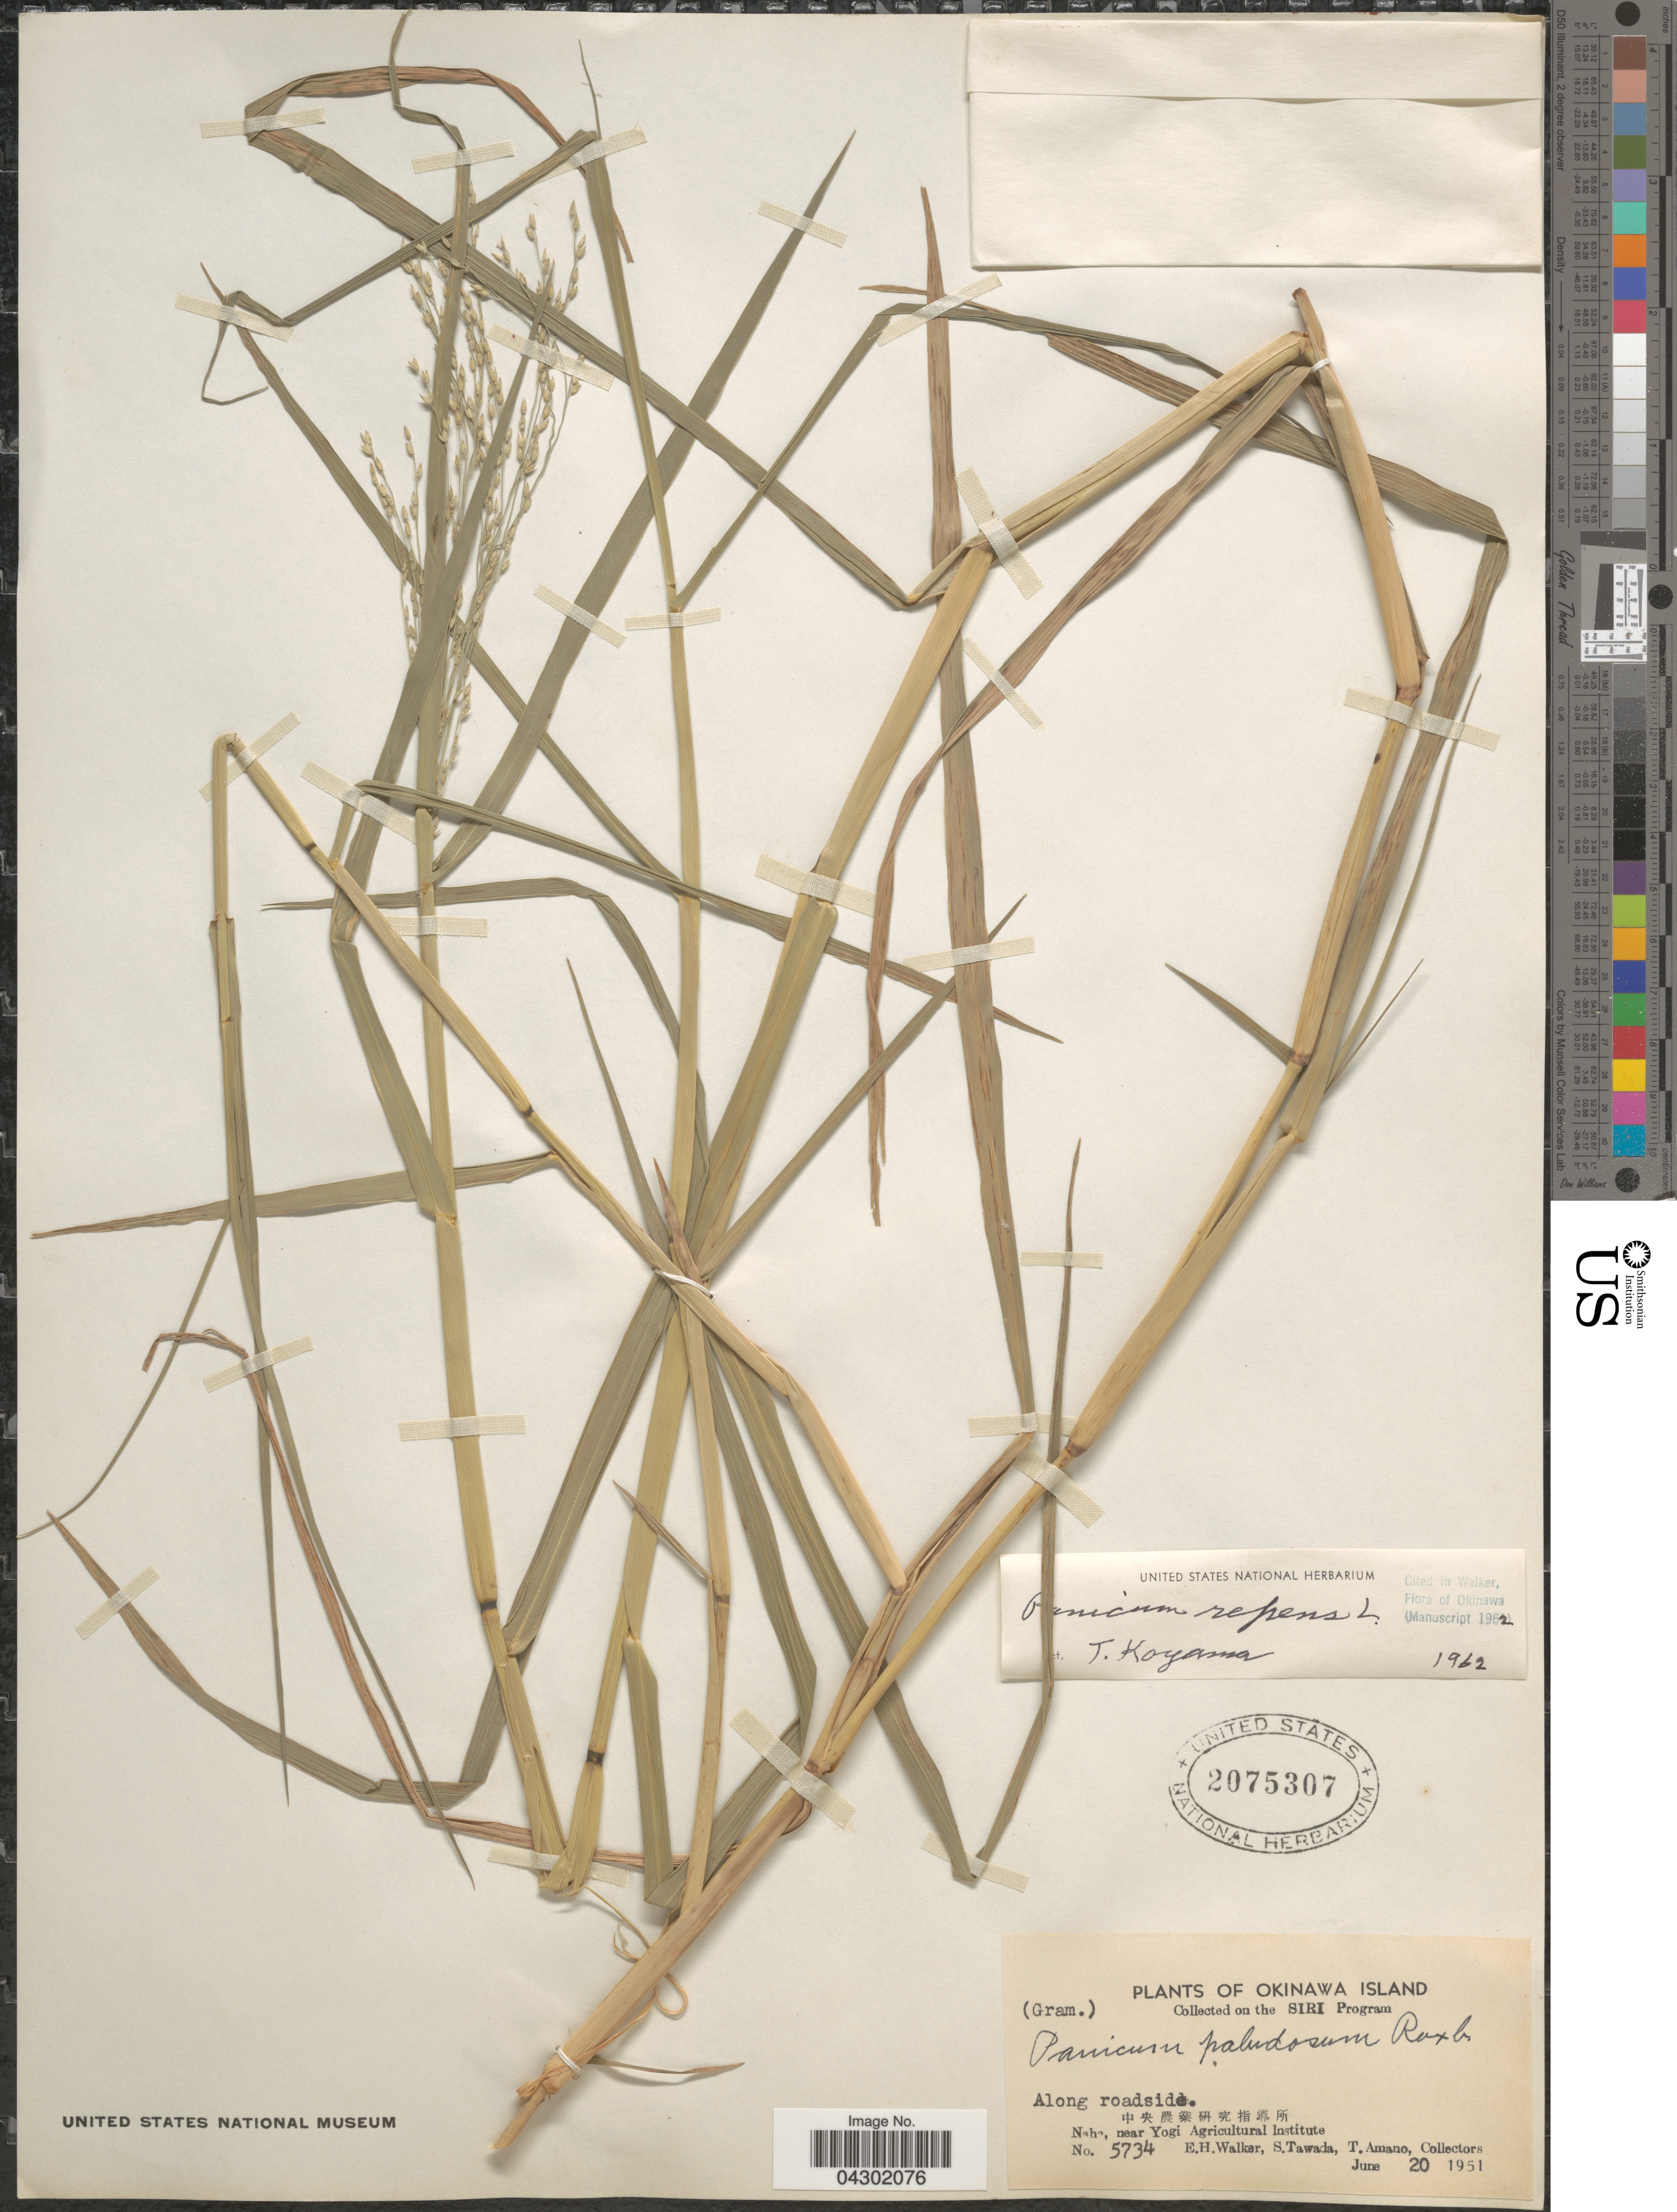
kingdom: Plantae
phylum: Tracheophyta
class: Liliopsida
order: Poales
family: Poaceae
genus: Panicum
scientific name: Panicum repens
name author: L.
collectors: E. H. Walker, S. Tawada & T. Amano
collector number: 5734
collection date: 1951-06-20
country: Japan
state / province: Okinawa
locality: Okinawa Island. Along roadside. [Foreign script] Naha, near Yogi Agricultural Institute.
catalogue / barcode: US 2075307